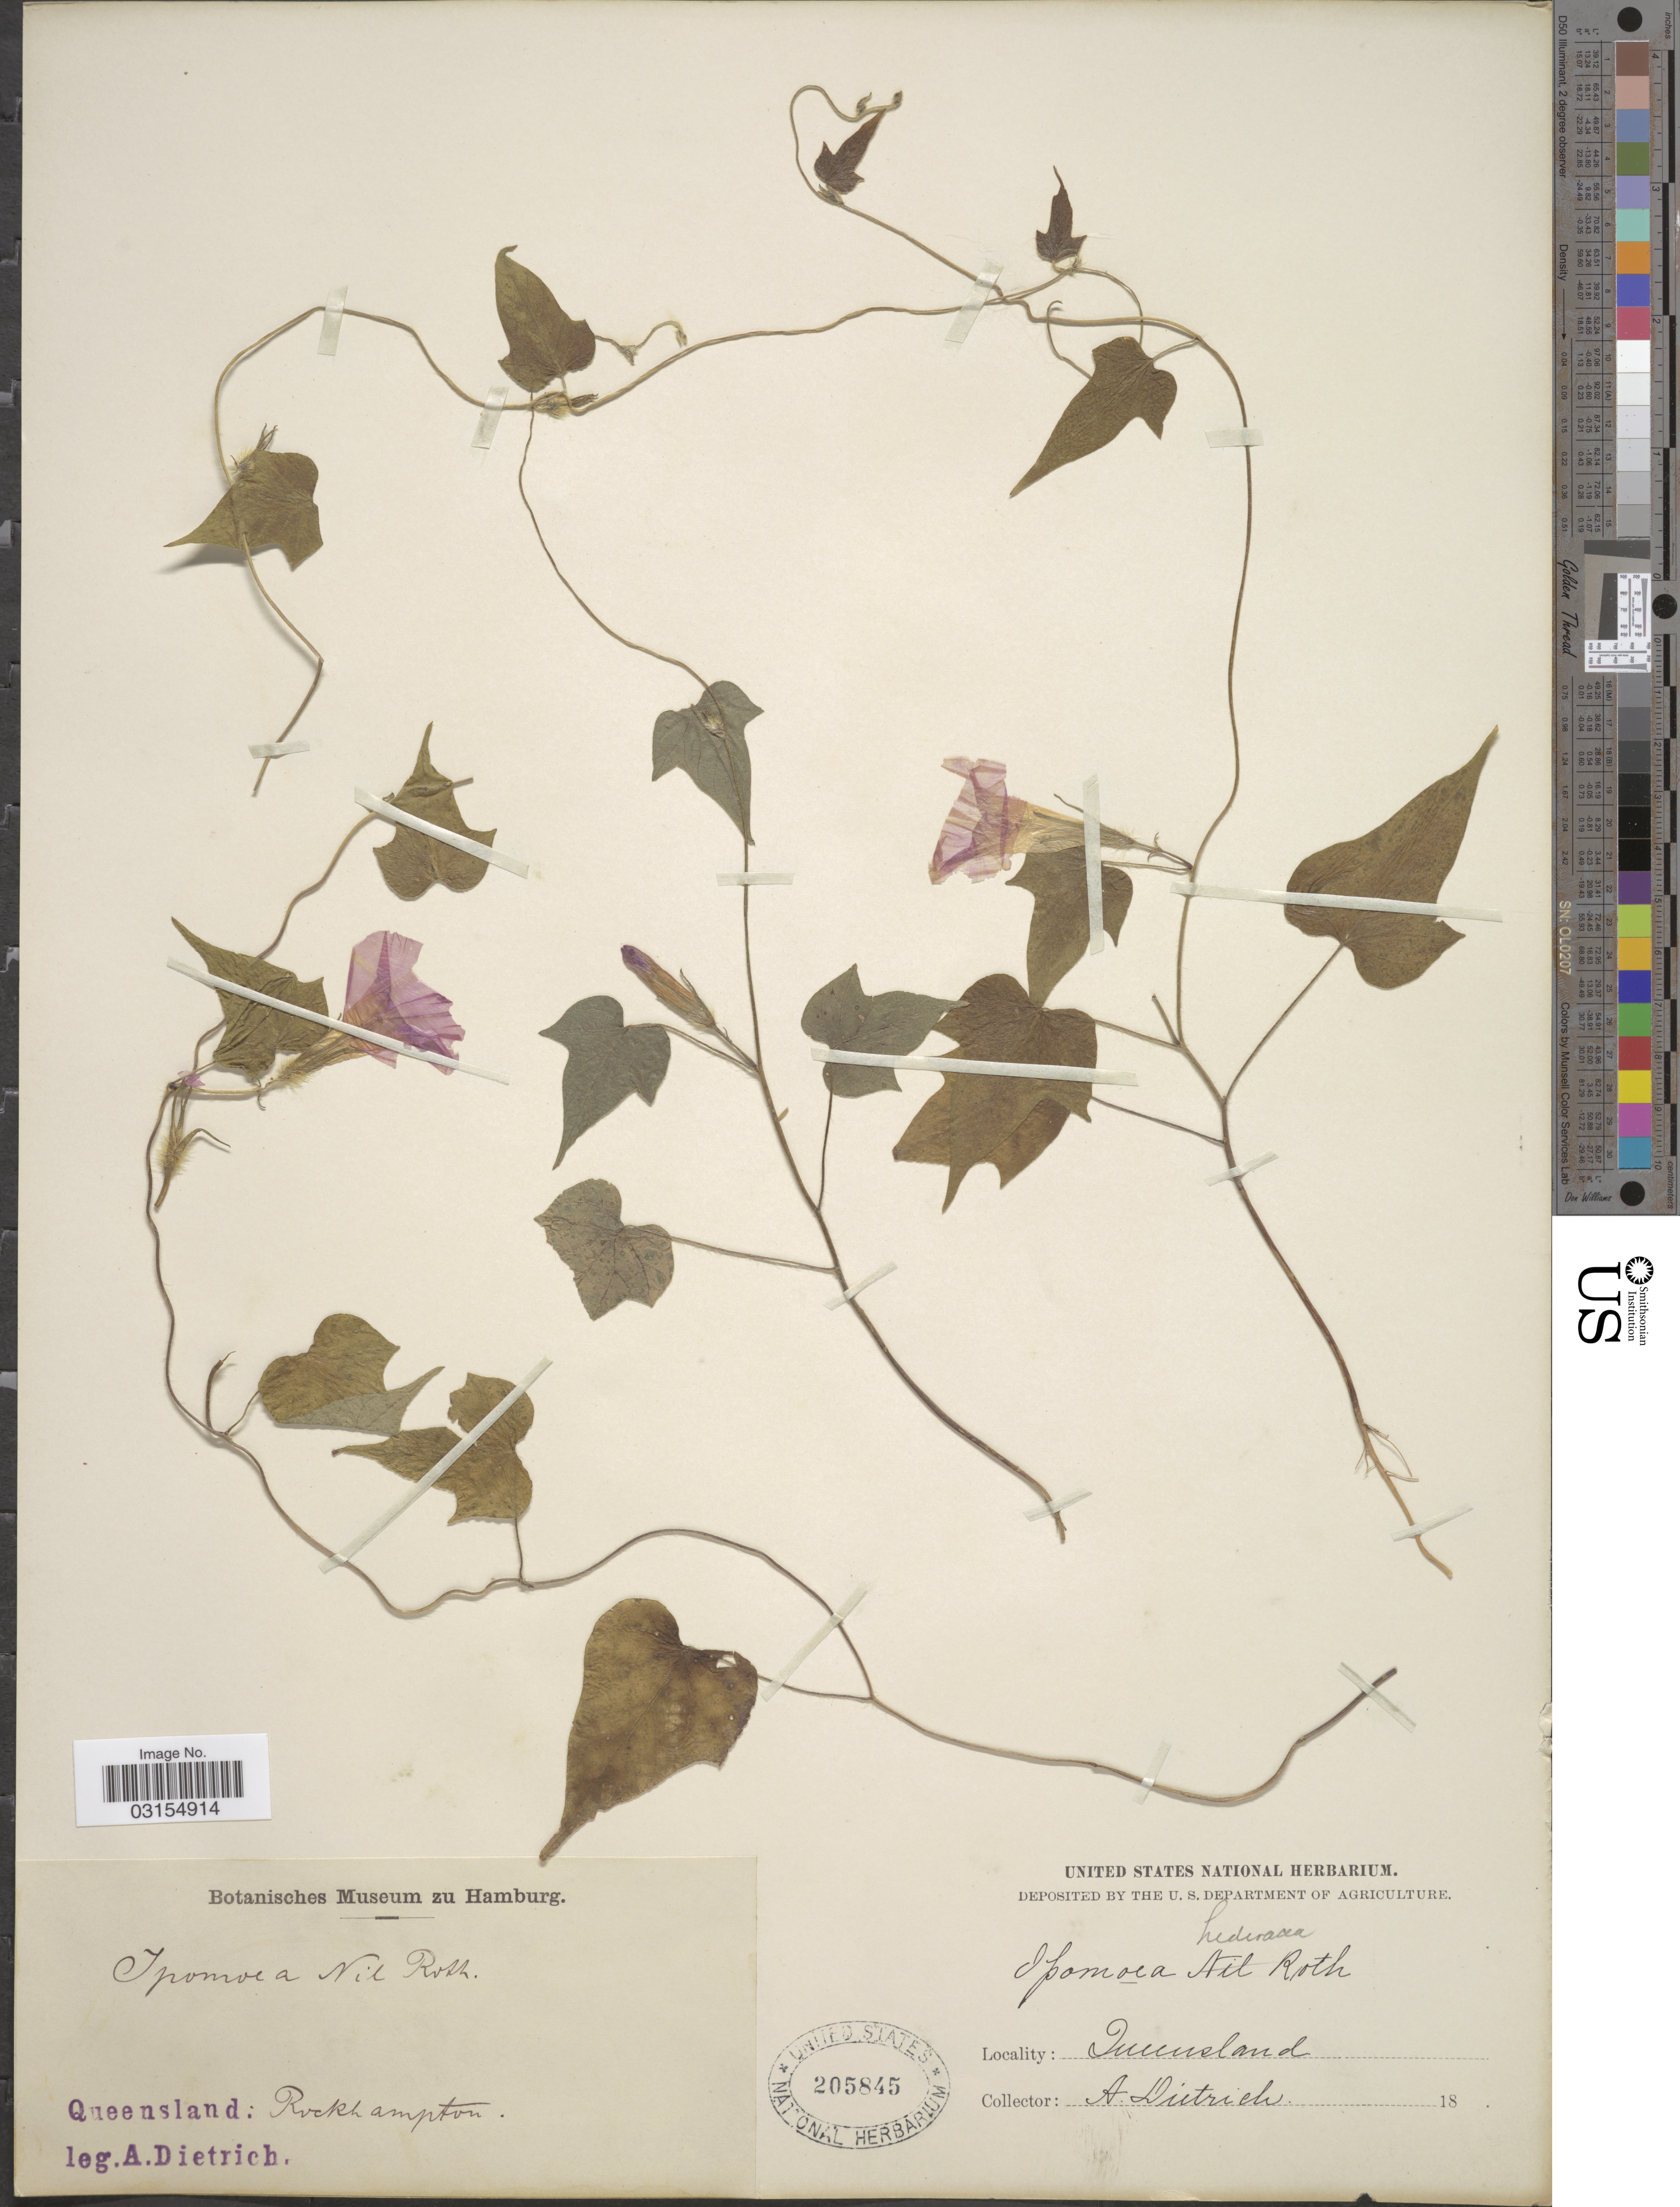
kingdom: Plantae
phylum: Tracheophyta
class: Magnoliopsida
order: Solanales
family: Convolvulaceae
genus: Ipomoea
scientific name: Ipomoea nil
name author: (L.) Roth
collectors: A. Dietrich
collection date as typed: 18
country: Australia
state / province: Queensland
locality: Rockhampton.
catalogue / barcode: US 205845